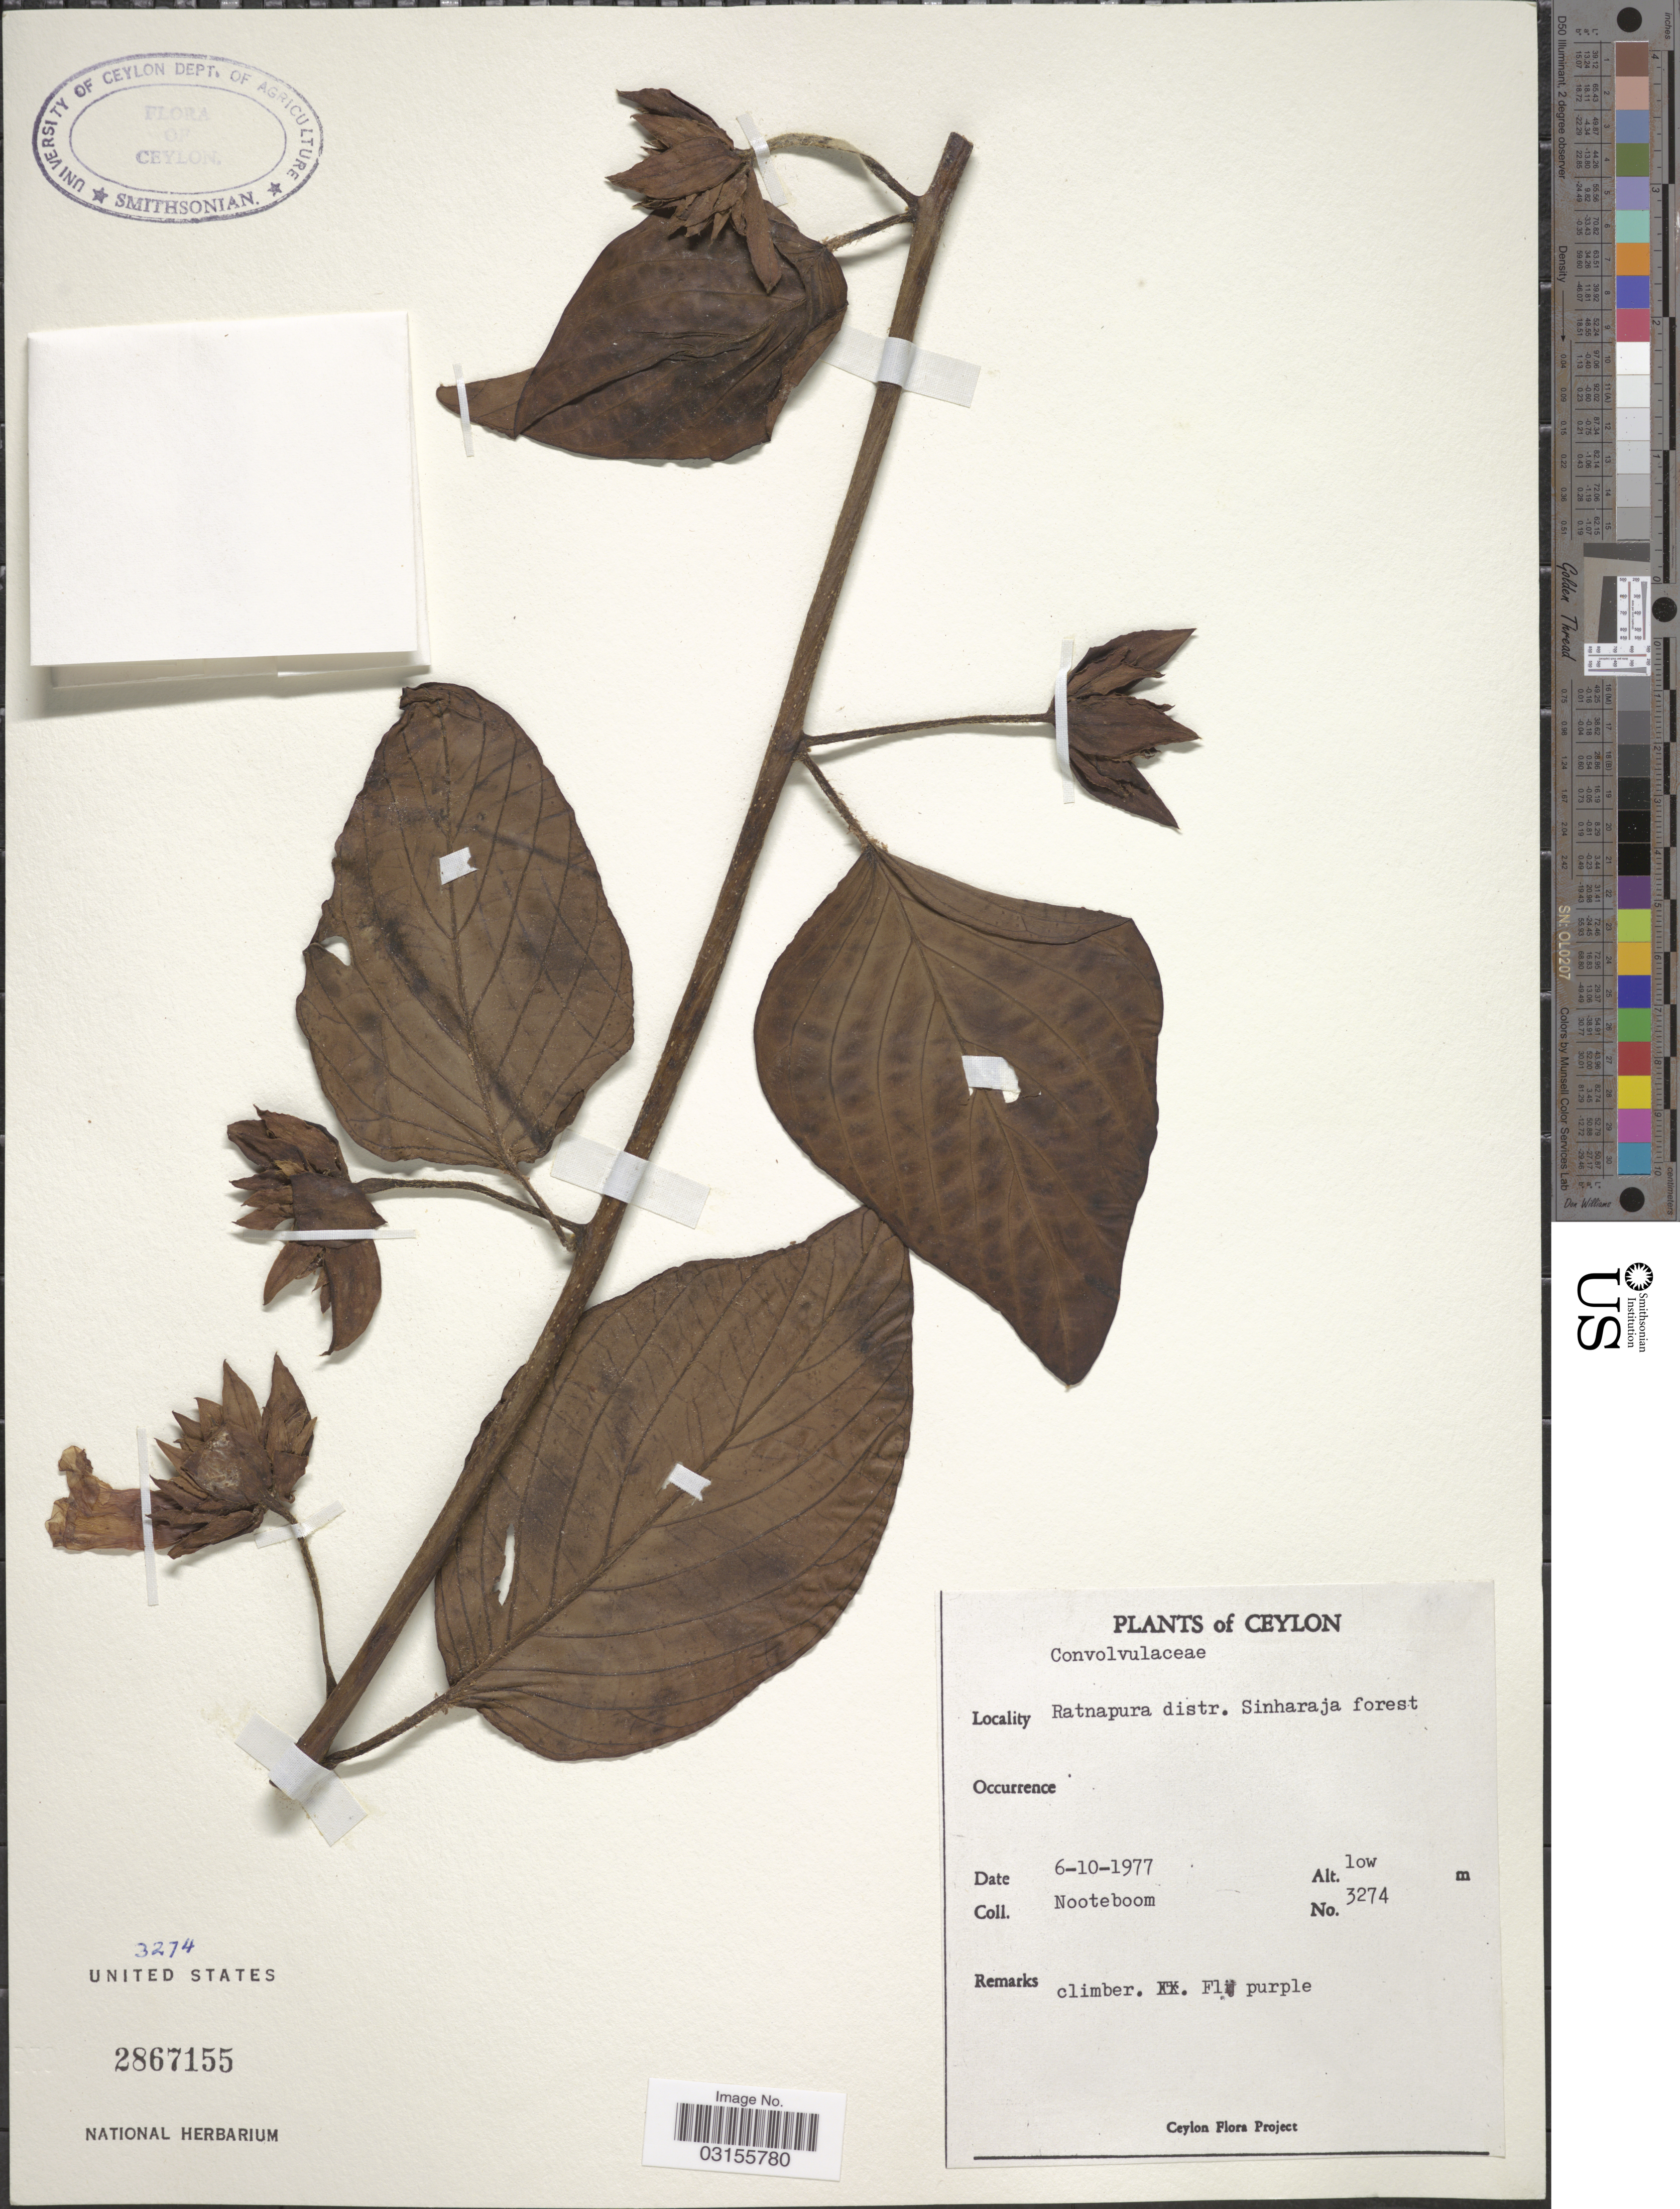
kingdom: Plantae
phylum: Tracheophyta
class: Magnoliopsida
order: Solanales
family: Convolvulaceae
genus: Argyreia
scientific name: Argyreia sp.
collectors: Nooteboom, --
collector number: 3274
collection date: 1977-10-06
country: Sri Lanka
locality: Ceylon. Ratnapura distr. Sinharaja forest.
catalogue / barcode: US 2867155